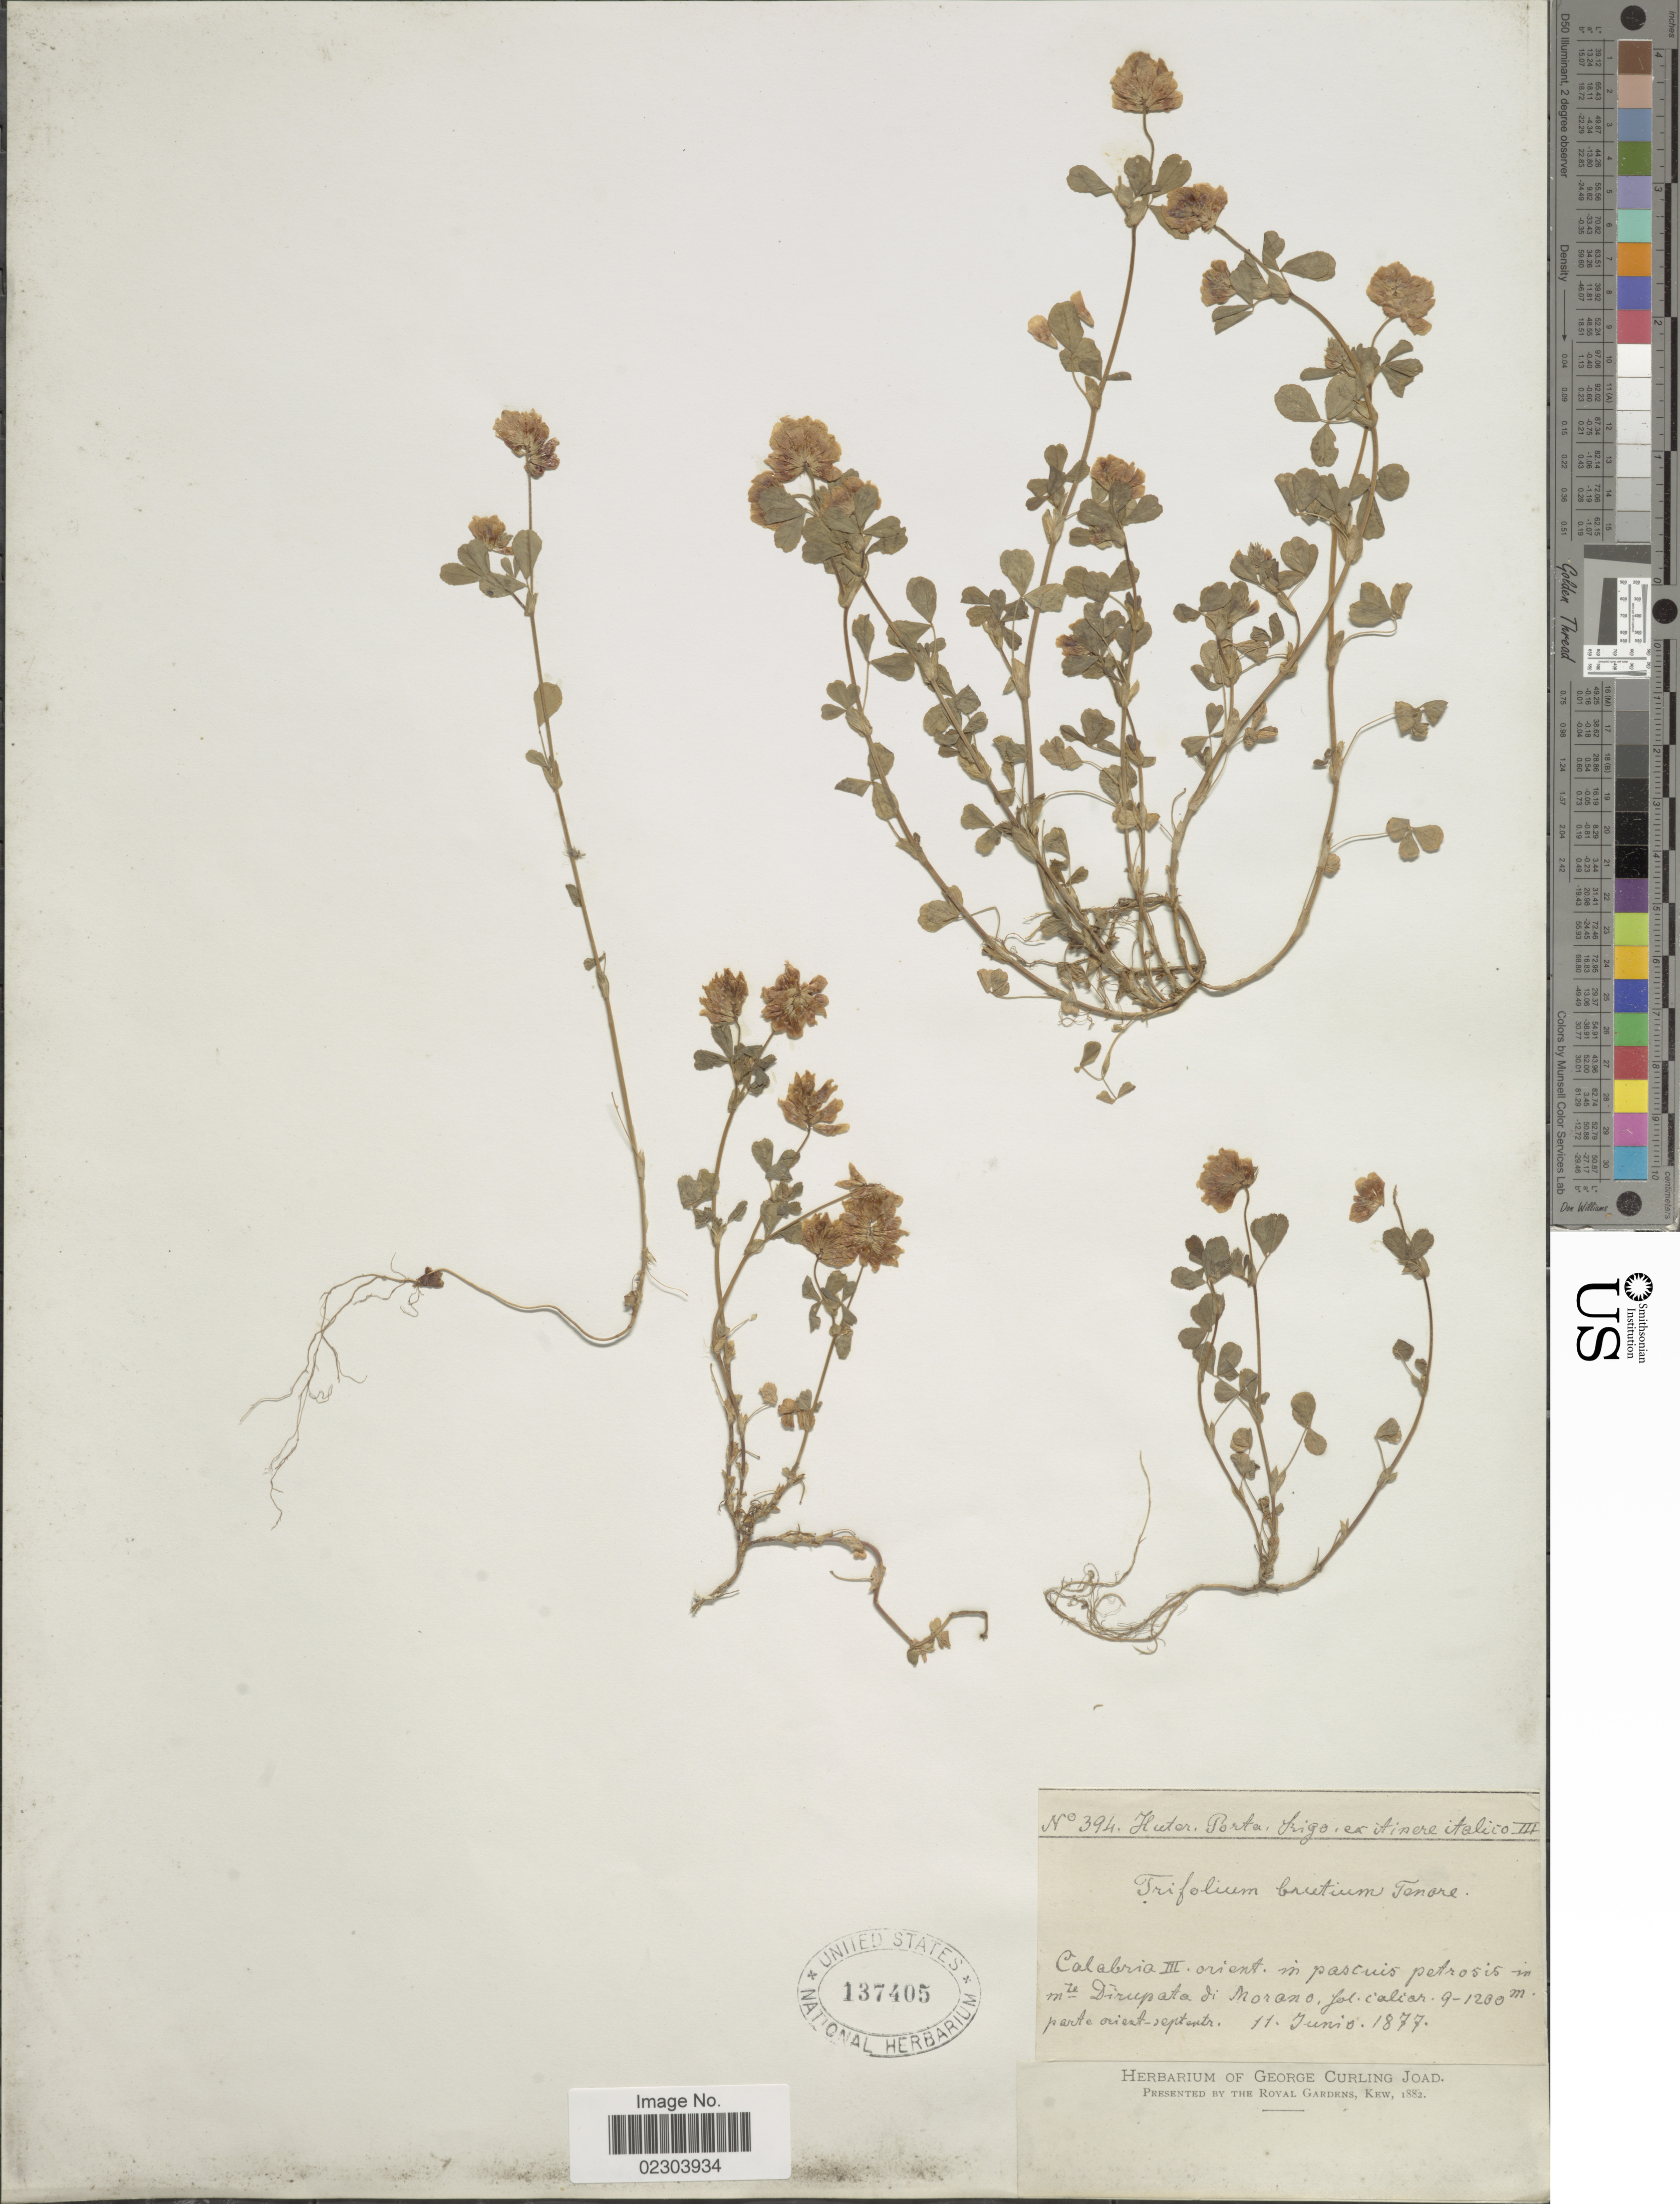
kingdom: Plantae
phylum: Tracheophyta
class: Magnoliopsida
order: Fabales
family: Fabaceae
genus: Trifolium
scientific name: Trifolium brutium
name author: Ten.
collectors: ex herb. George Curling Joad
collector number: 394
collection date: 1877-06-11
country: Italy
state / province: Calabria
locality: In pascuis petrosis in mte. Dirupata di Morano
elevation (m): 900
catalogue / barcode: US 137405